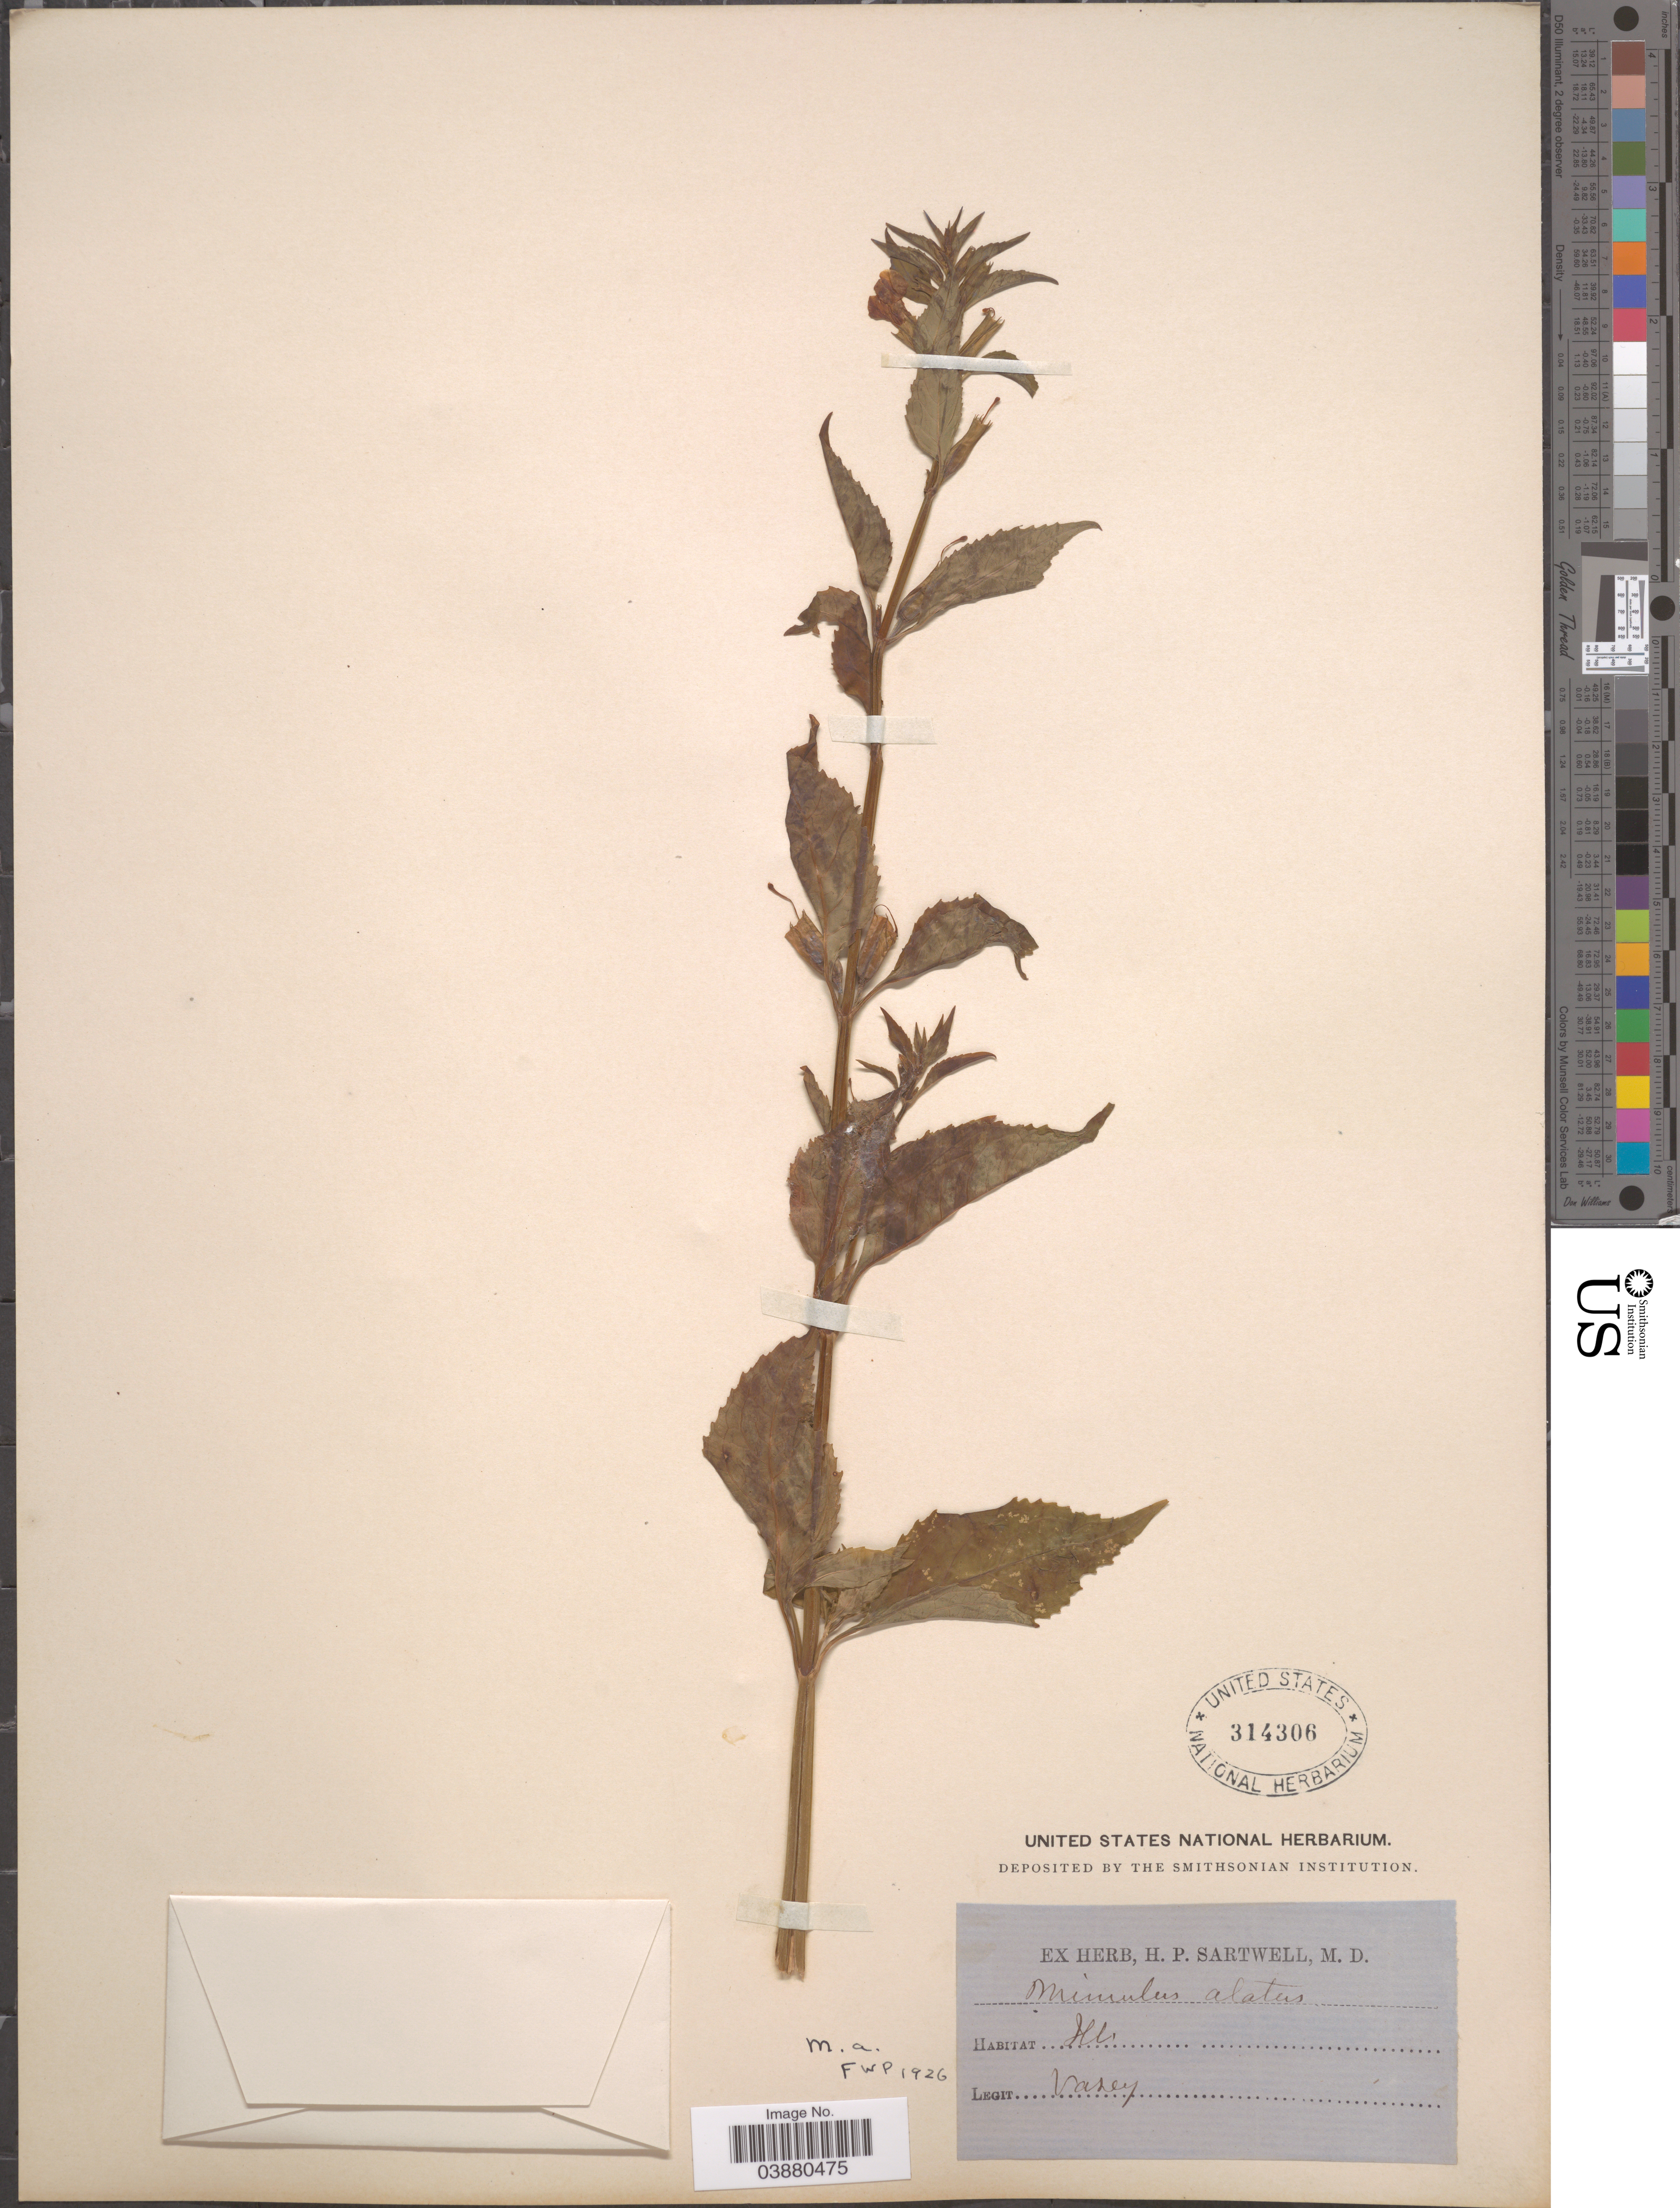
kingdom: Plantae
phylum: Tracheophyta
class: Magnoliopsida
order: Lamiales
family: Phrymaceae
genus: Mimulus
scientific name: Mimulus alatus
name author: Aiton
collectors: Vasey, --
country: United States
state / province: Maryland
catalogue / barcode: US 314306